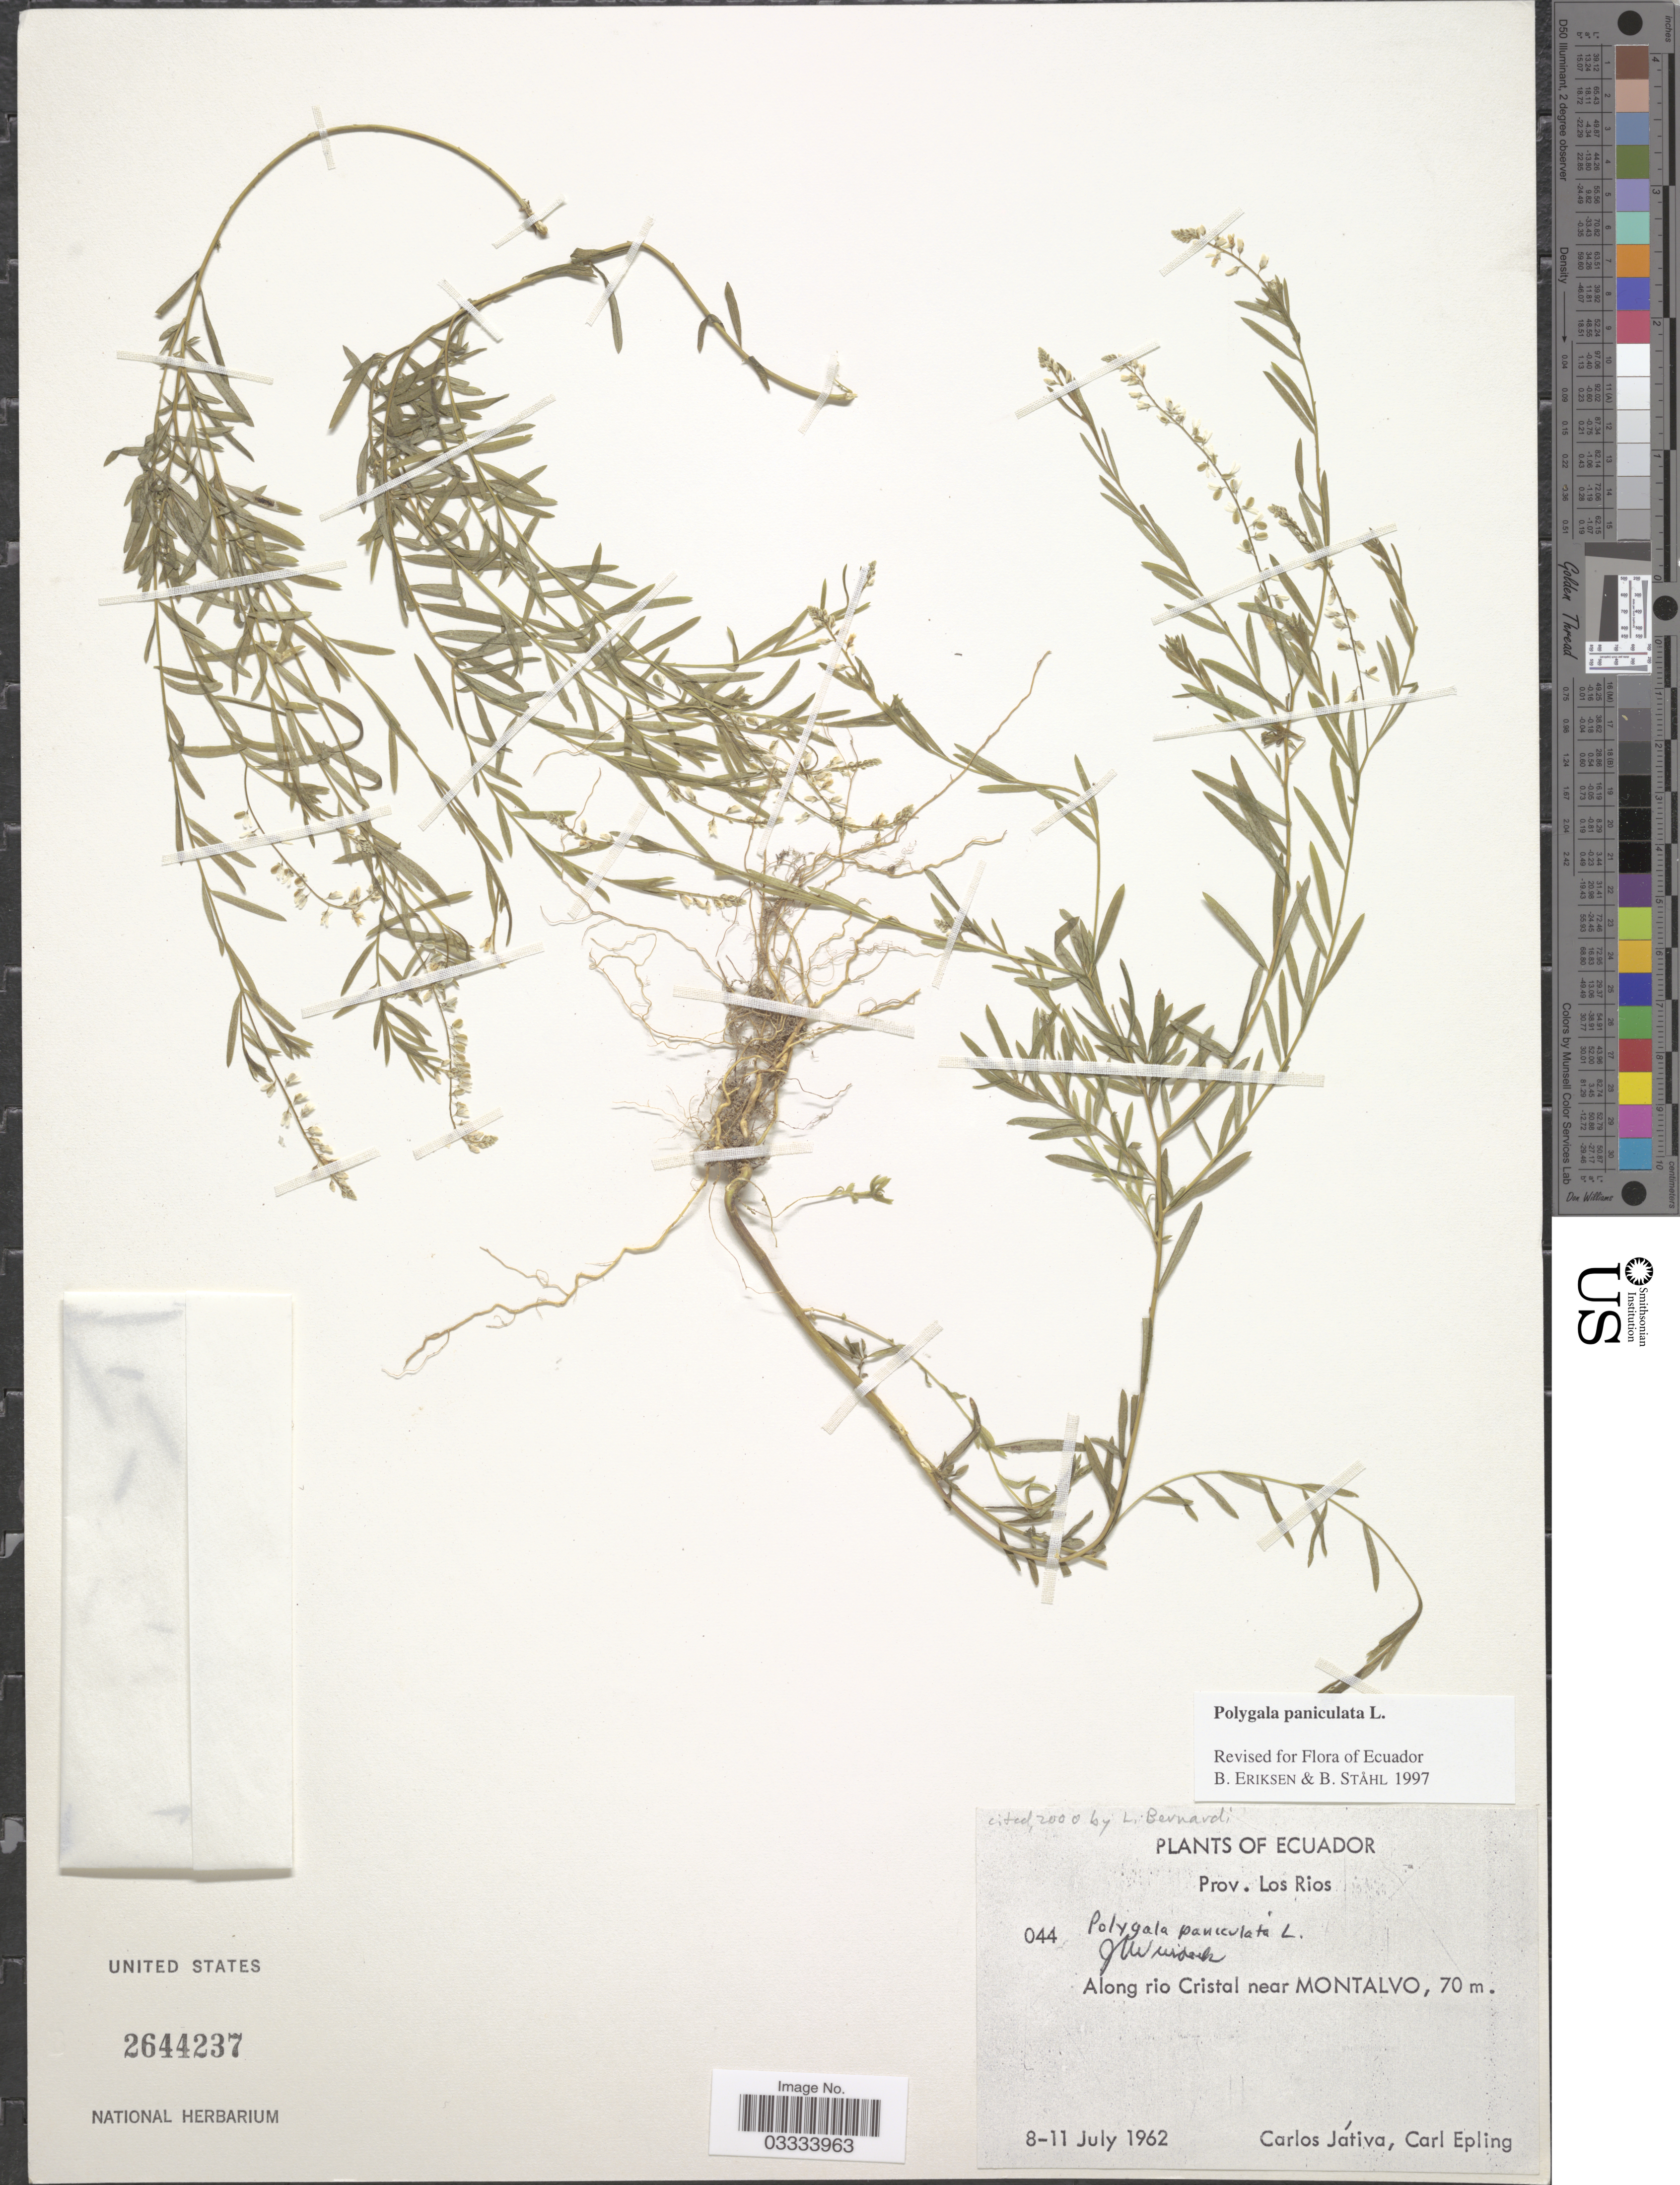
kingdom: Plantae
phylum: Tracheophyta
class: Magnoliopsida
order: Fabales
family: Polygalaceae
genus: Polygala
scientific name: Polygala paniculata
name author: L.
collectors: C. D. Játiva & C. C. Epling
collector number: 044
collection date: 1962-07-08/1962-07-11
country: Ecuador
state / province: Los Ríos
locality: Along rio Cristal near Montalvo.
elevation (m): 70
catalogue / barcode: US 2644237